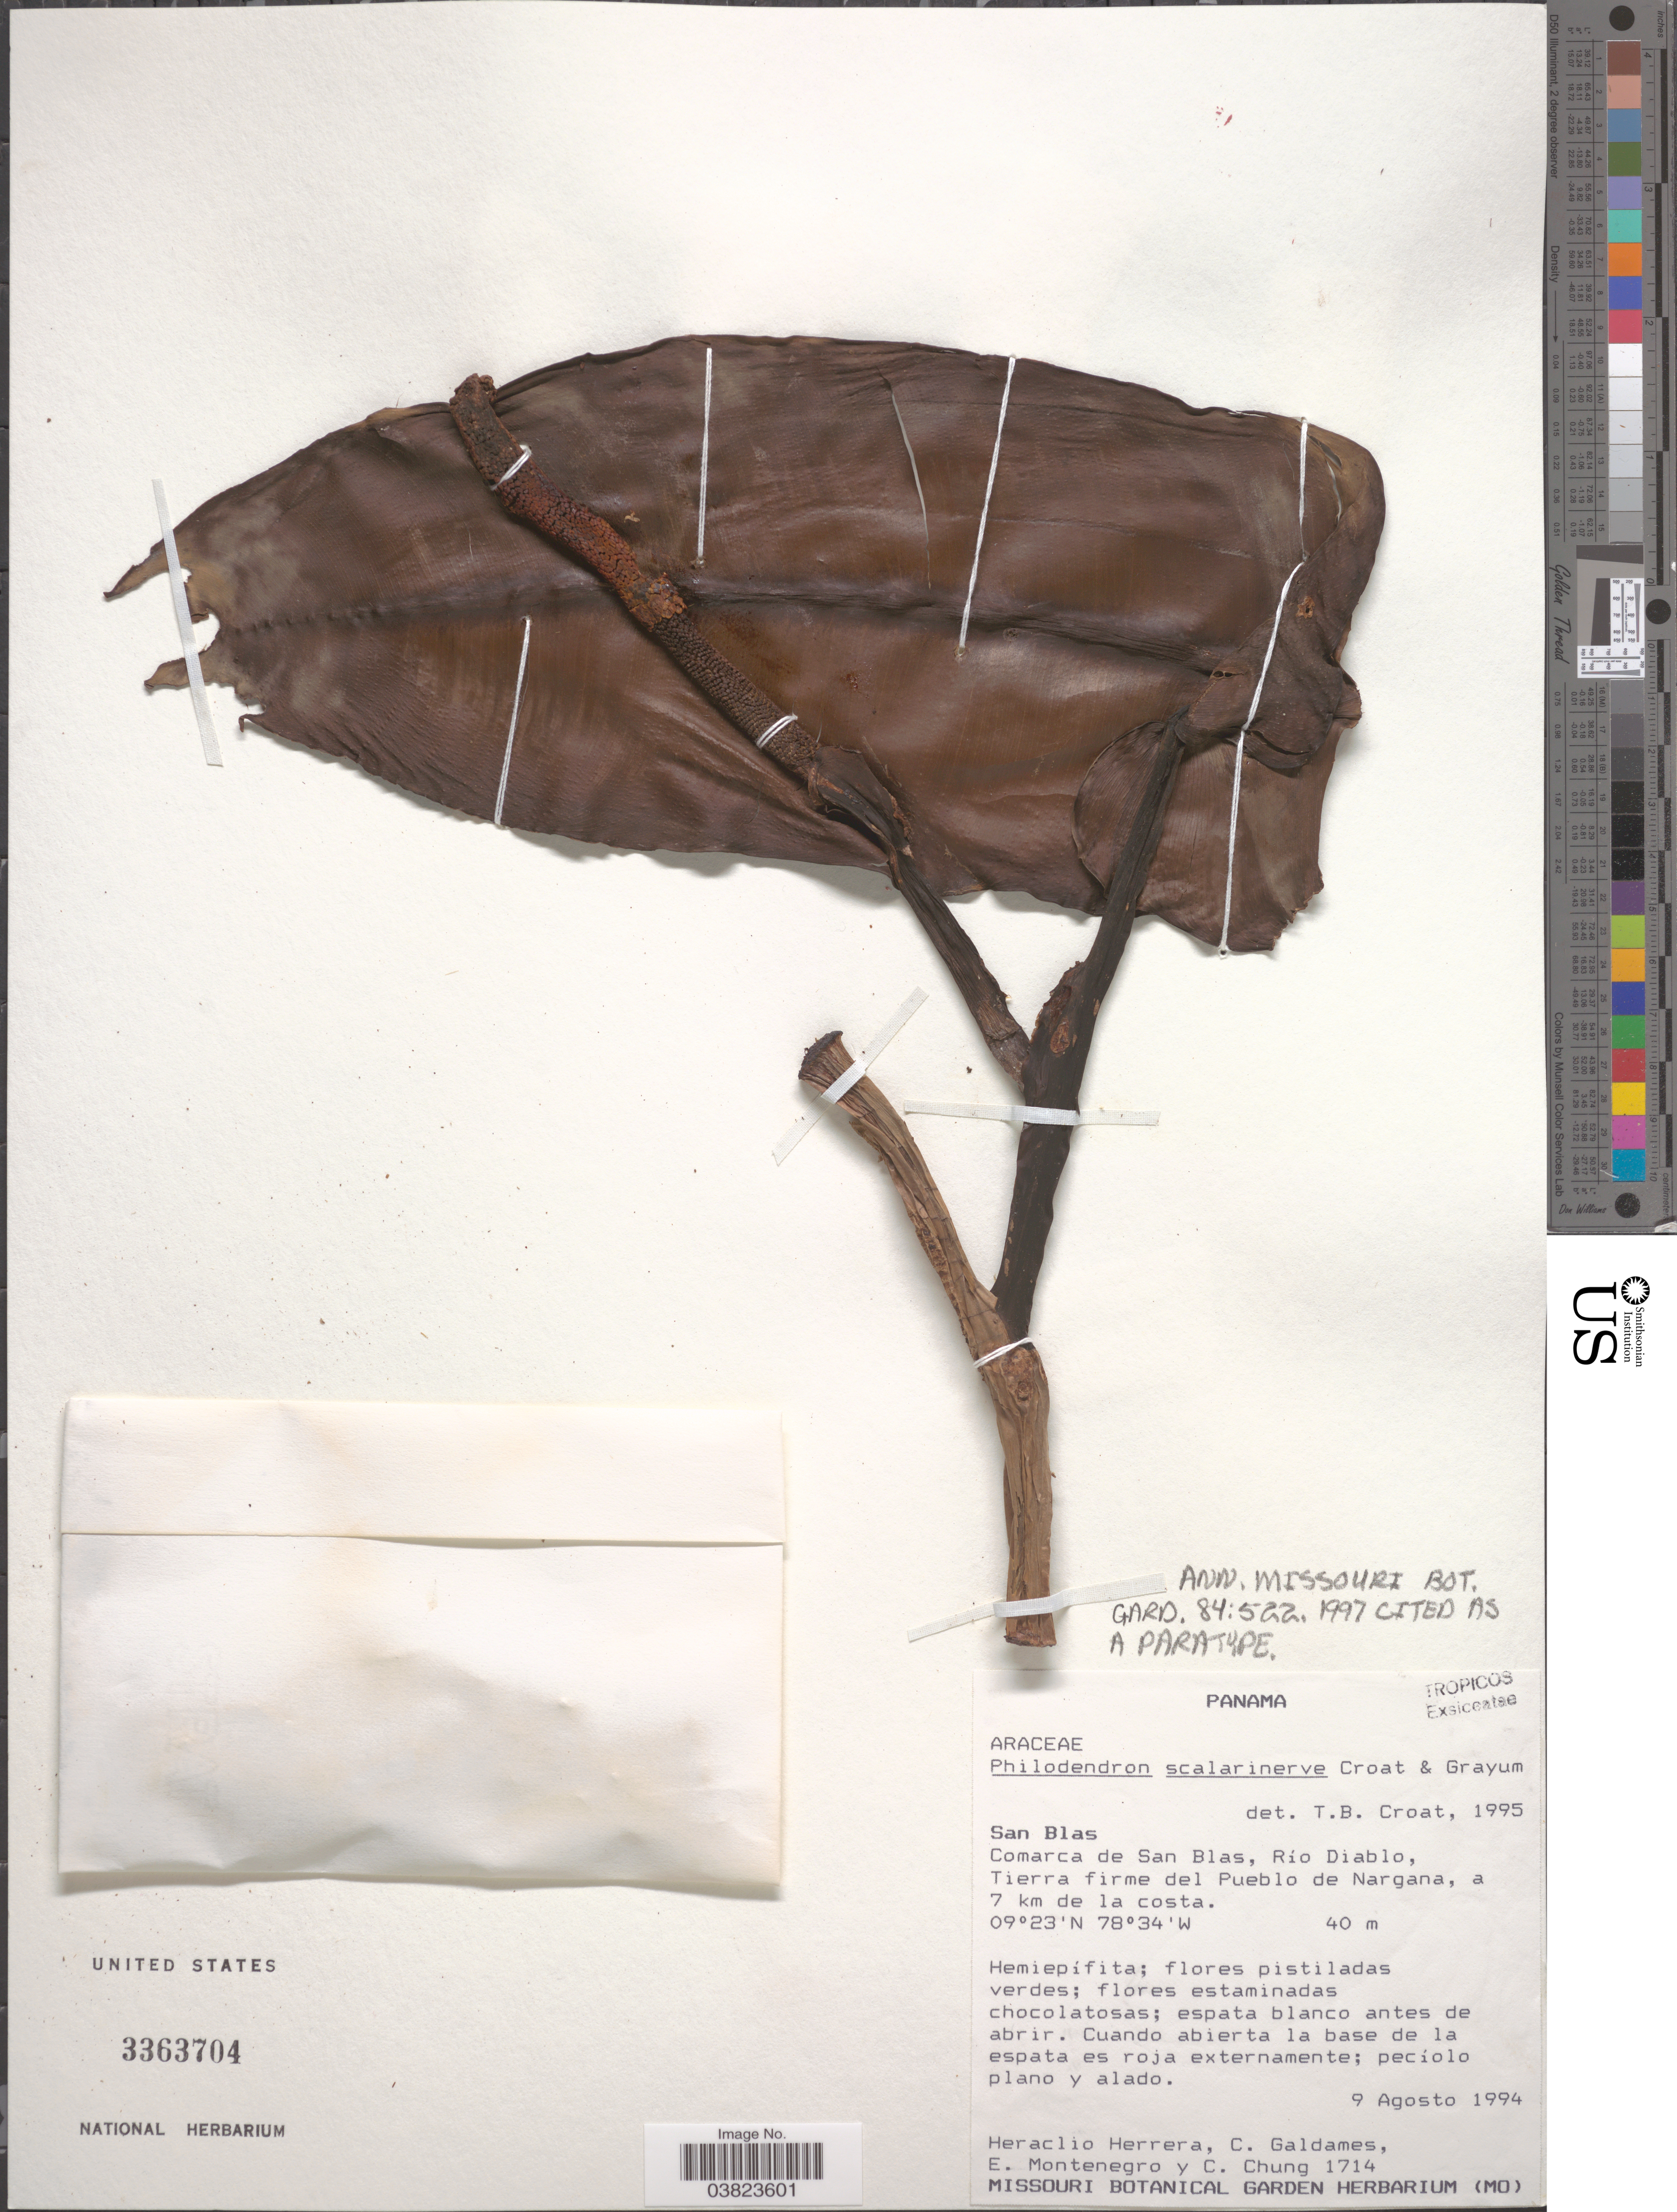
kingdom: Plantae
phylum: Tracheophyta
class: Liliopsida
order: Alismatales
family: Araceae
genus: Philodendron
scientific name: Philodendron scalarinerve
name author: Croat & Grayum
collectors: H. Herrera, C. Galdames, E. Montenegro & C. Chung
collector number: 1714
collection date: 1994-08-09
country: Panama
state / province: Kuna Yala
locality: Comarca de San Blas, Río Diablo, Tierra firme del Pueblo de Nargana, a 7 km de la costa.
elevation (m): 40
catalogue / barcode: US 3363704